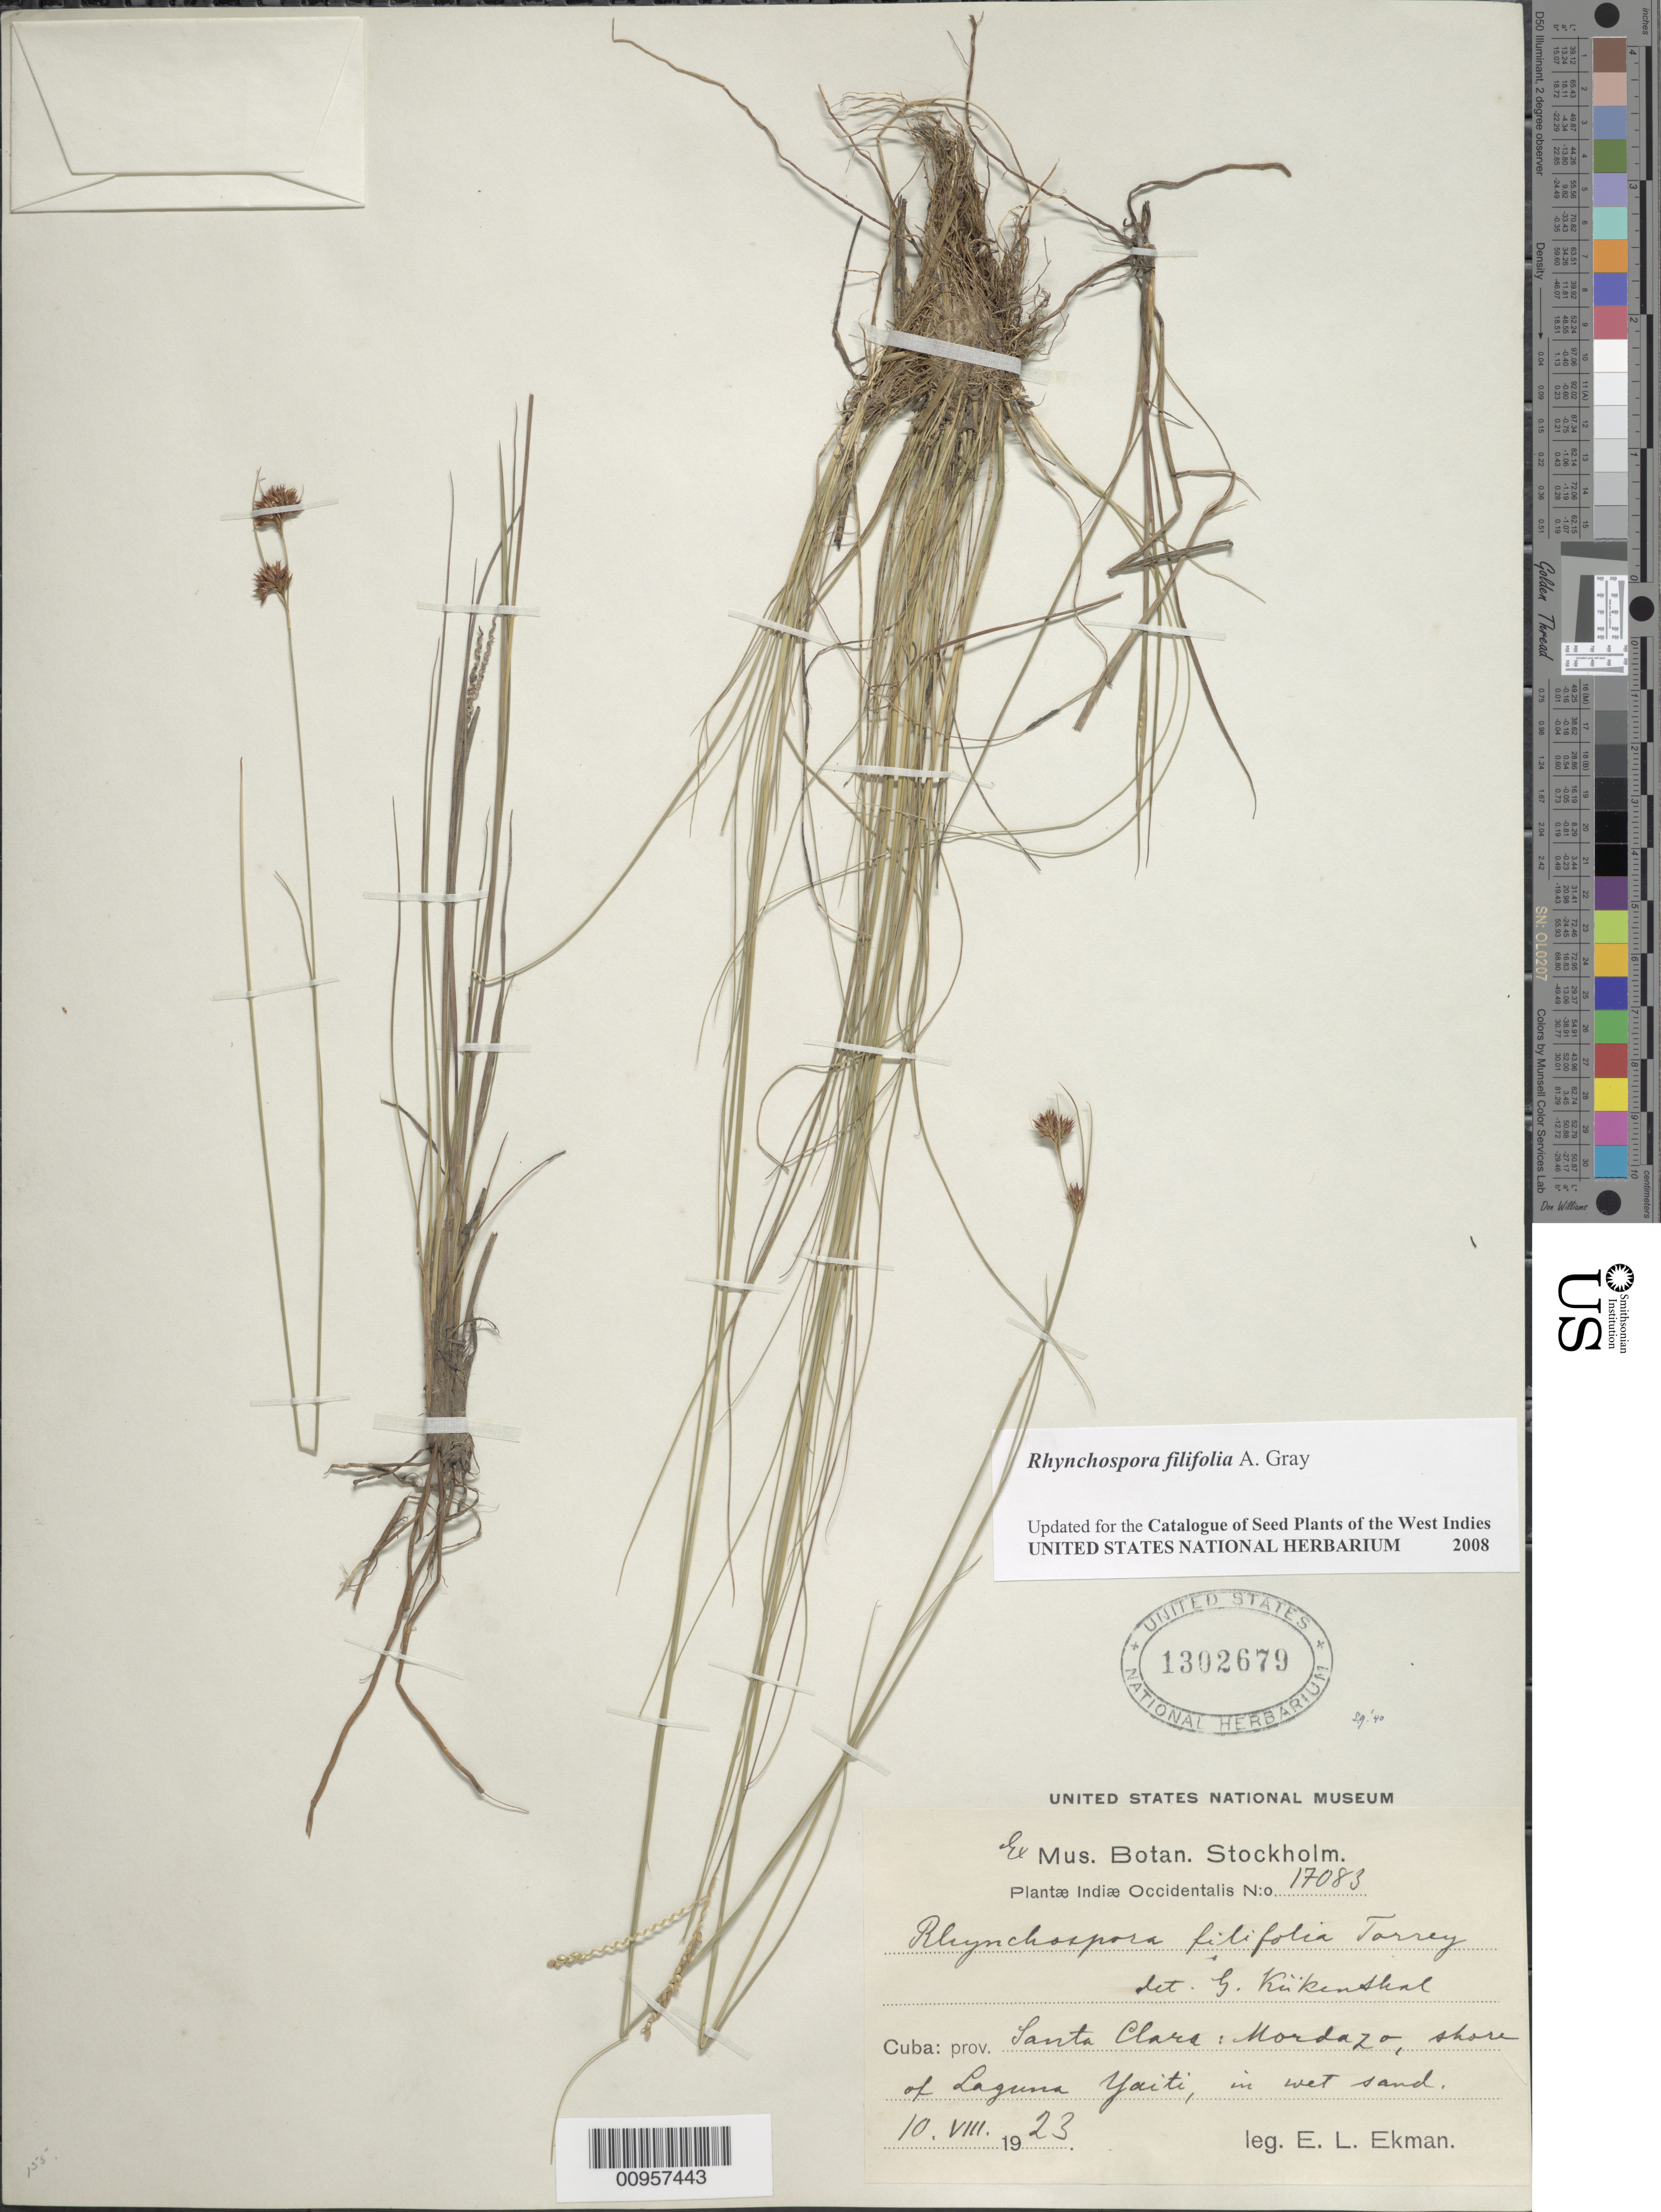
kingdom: Plantae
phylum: Tracheophyta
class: Liliopsida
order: Poales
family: Cyperaceae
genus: Rhynchospora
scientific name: Rhynchospora filifolia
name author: A. Gray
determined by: Strong, M. T., (US), Smithsonian Institution - National Museum of Natural History (UNITED STATES)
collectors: E. L. Ekman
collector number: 17083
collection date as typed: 10 Aug 1923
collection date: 1923-08-10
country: Cuba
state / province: Las Villas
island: Cuba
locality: Mordazo, shore of Laguna Yaiti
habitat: Shore of a small laguna, in wet sand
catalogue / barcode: US 1302679